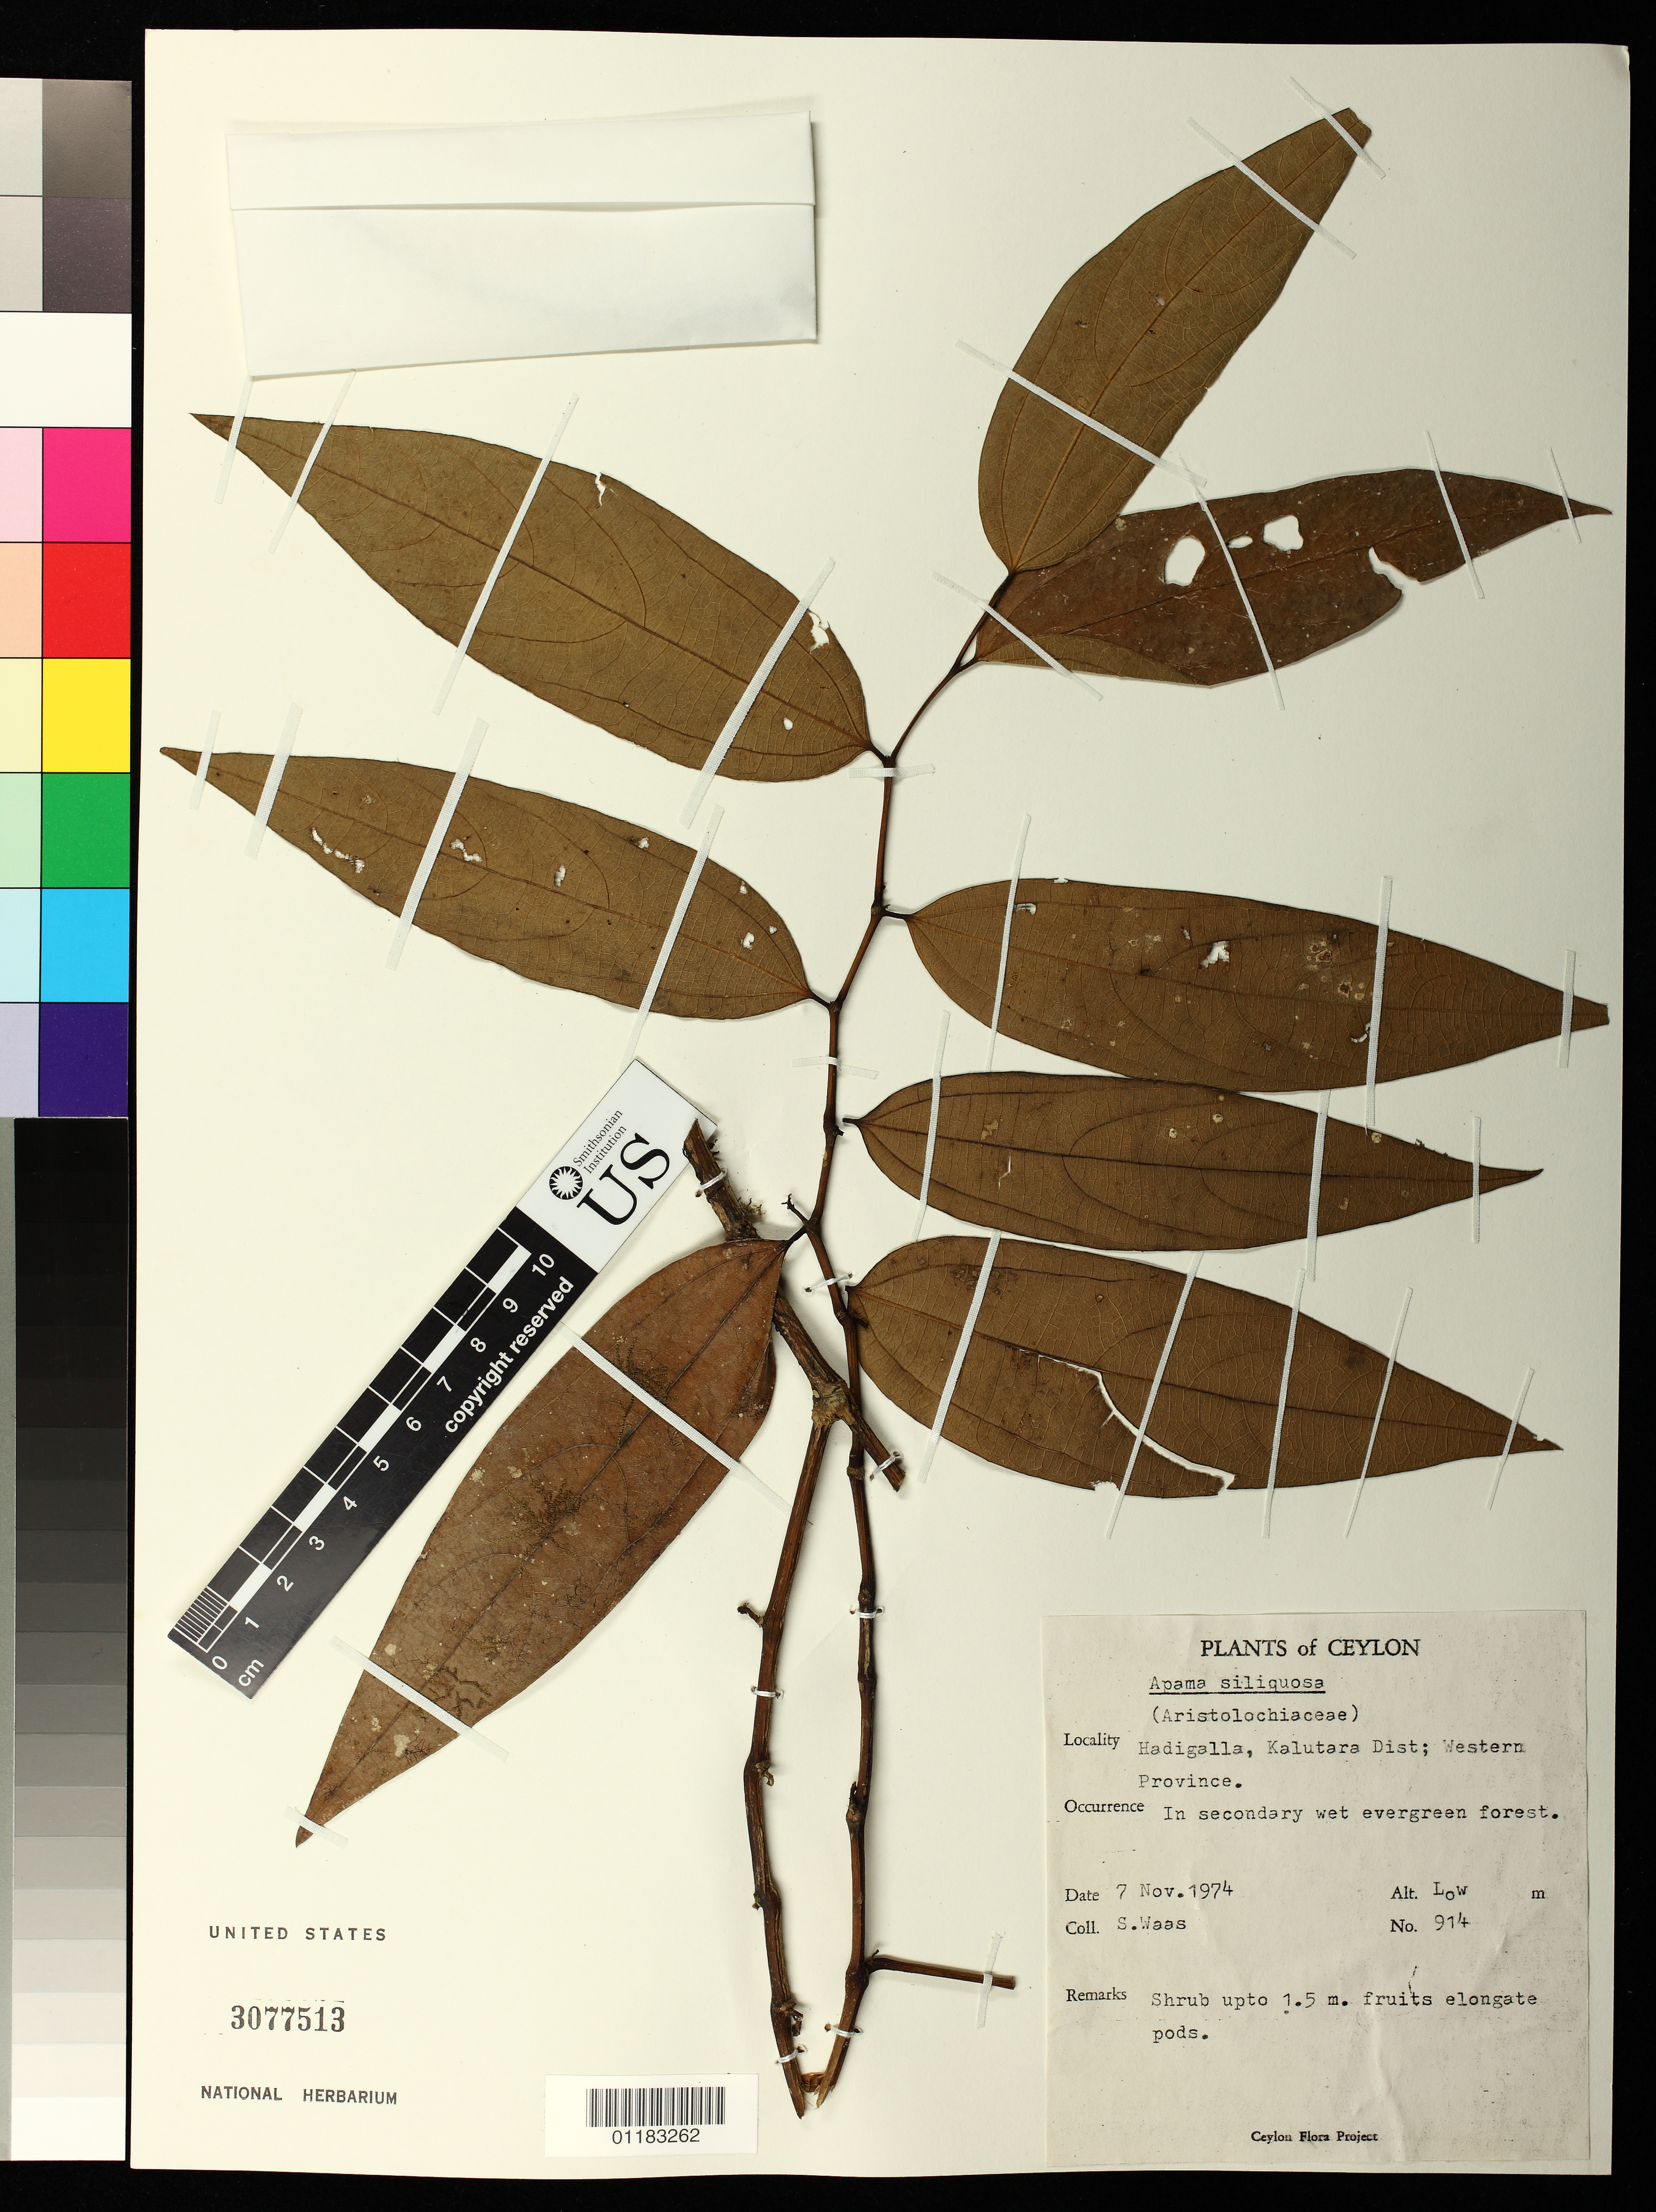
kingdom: Plantae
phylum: Tracheophyta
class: Magnoliopsida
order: Piperales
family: Aristolochiaceae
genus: Thottea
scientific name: Thottea siliquosa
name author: (Lam.) Ding Hou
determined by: Strong, Mark T., (BOT), Smithsonian Institution - National Museum of Natural History (UNITED STATES)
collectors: S. Waas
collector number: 914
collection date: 1974-11-07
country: Sri Lanka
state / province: Western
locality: Kalutara district: Hadigalla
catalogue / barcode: US 3077513